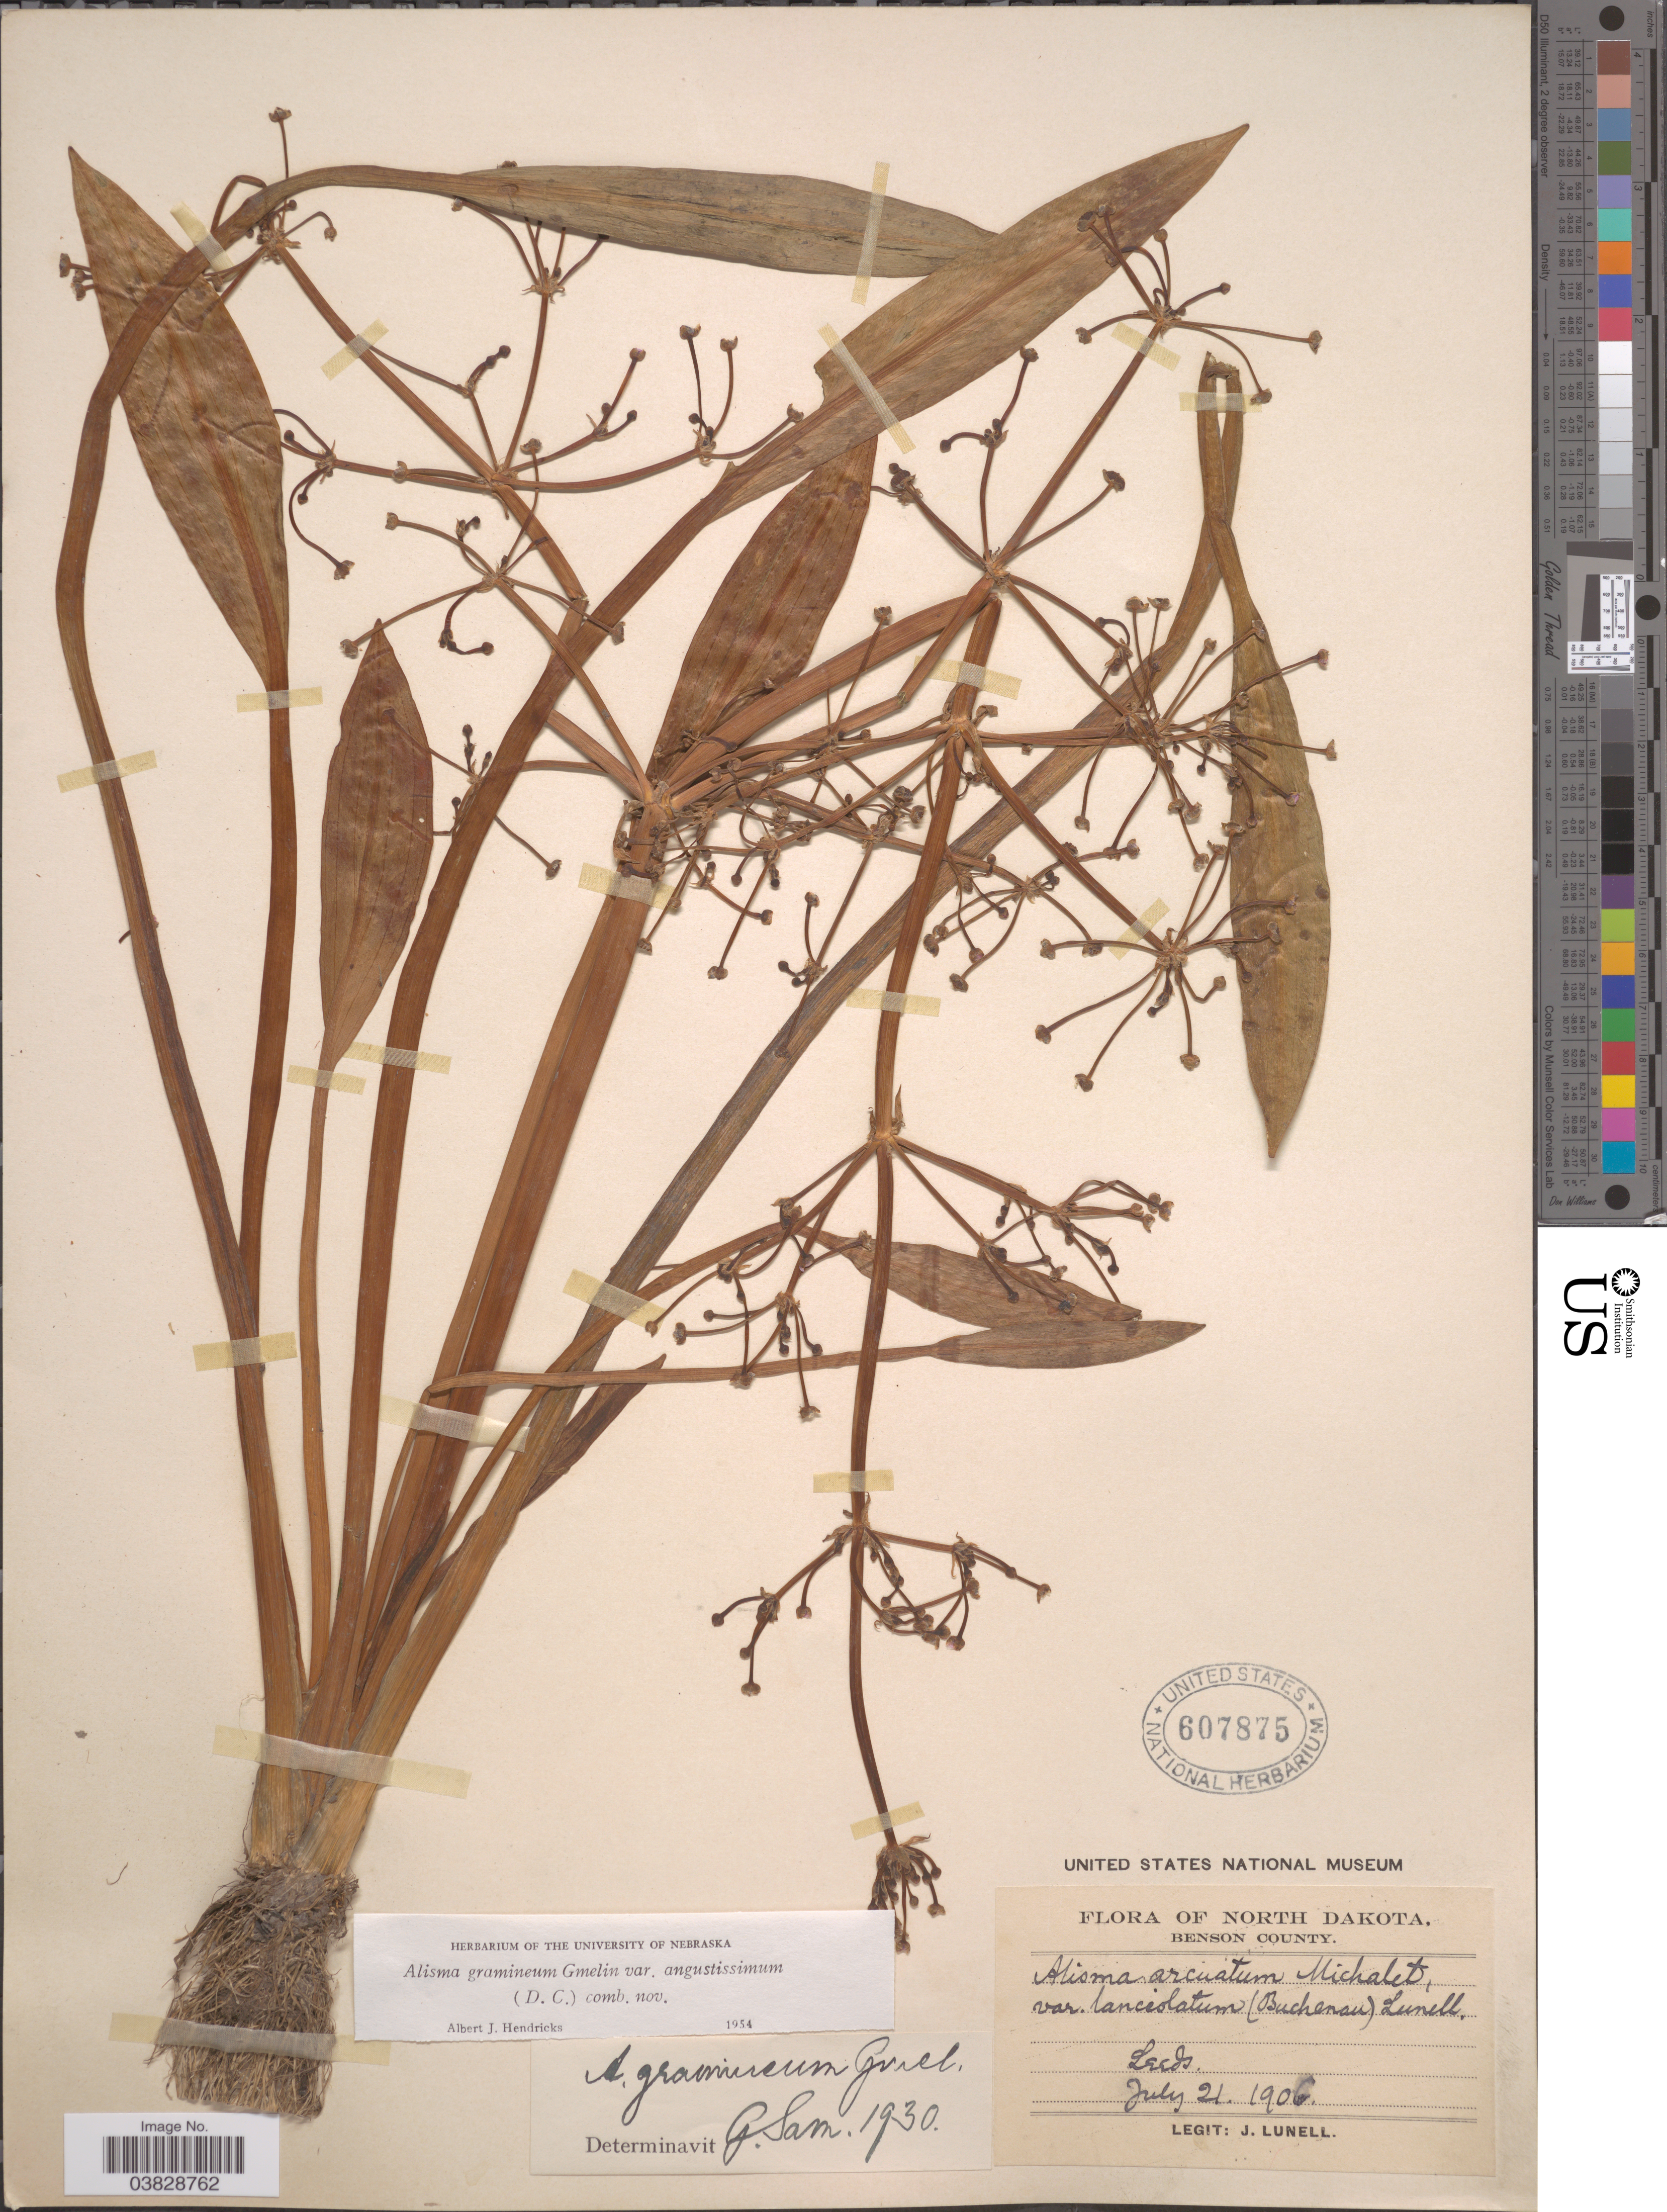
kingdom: Plantae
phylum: Tracheophyta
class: Liliopsida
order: Alismatales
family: Alismataceae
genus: Alisma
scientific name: Alisma gramineum var. angustissimum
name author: (DC.) A.J.Hendricks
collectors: J. Lunell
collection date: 1906-07-21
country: United States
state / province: North Dakota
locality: Benson County. Leeds.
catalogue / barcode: US 607875